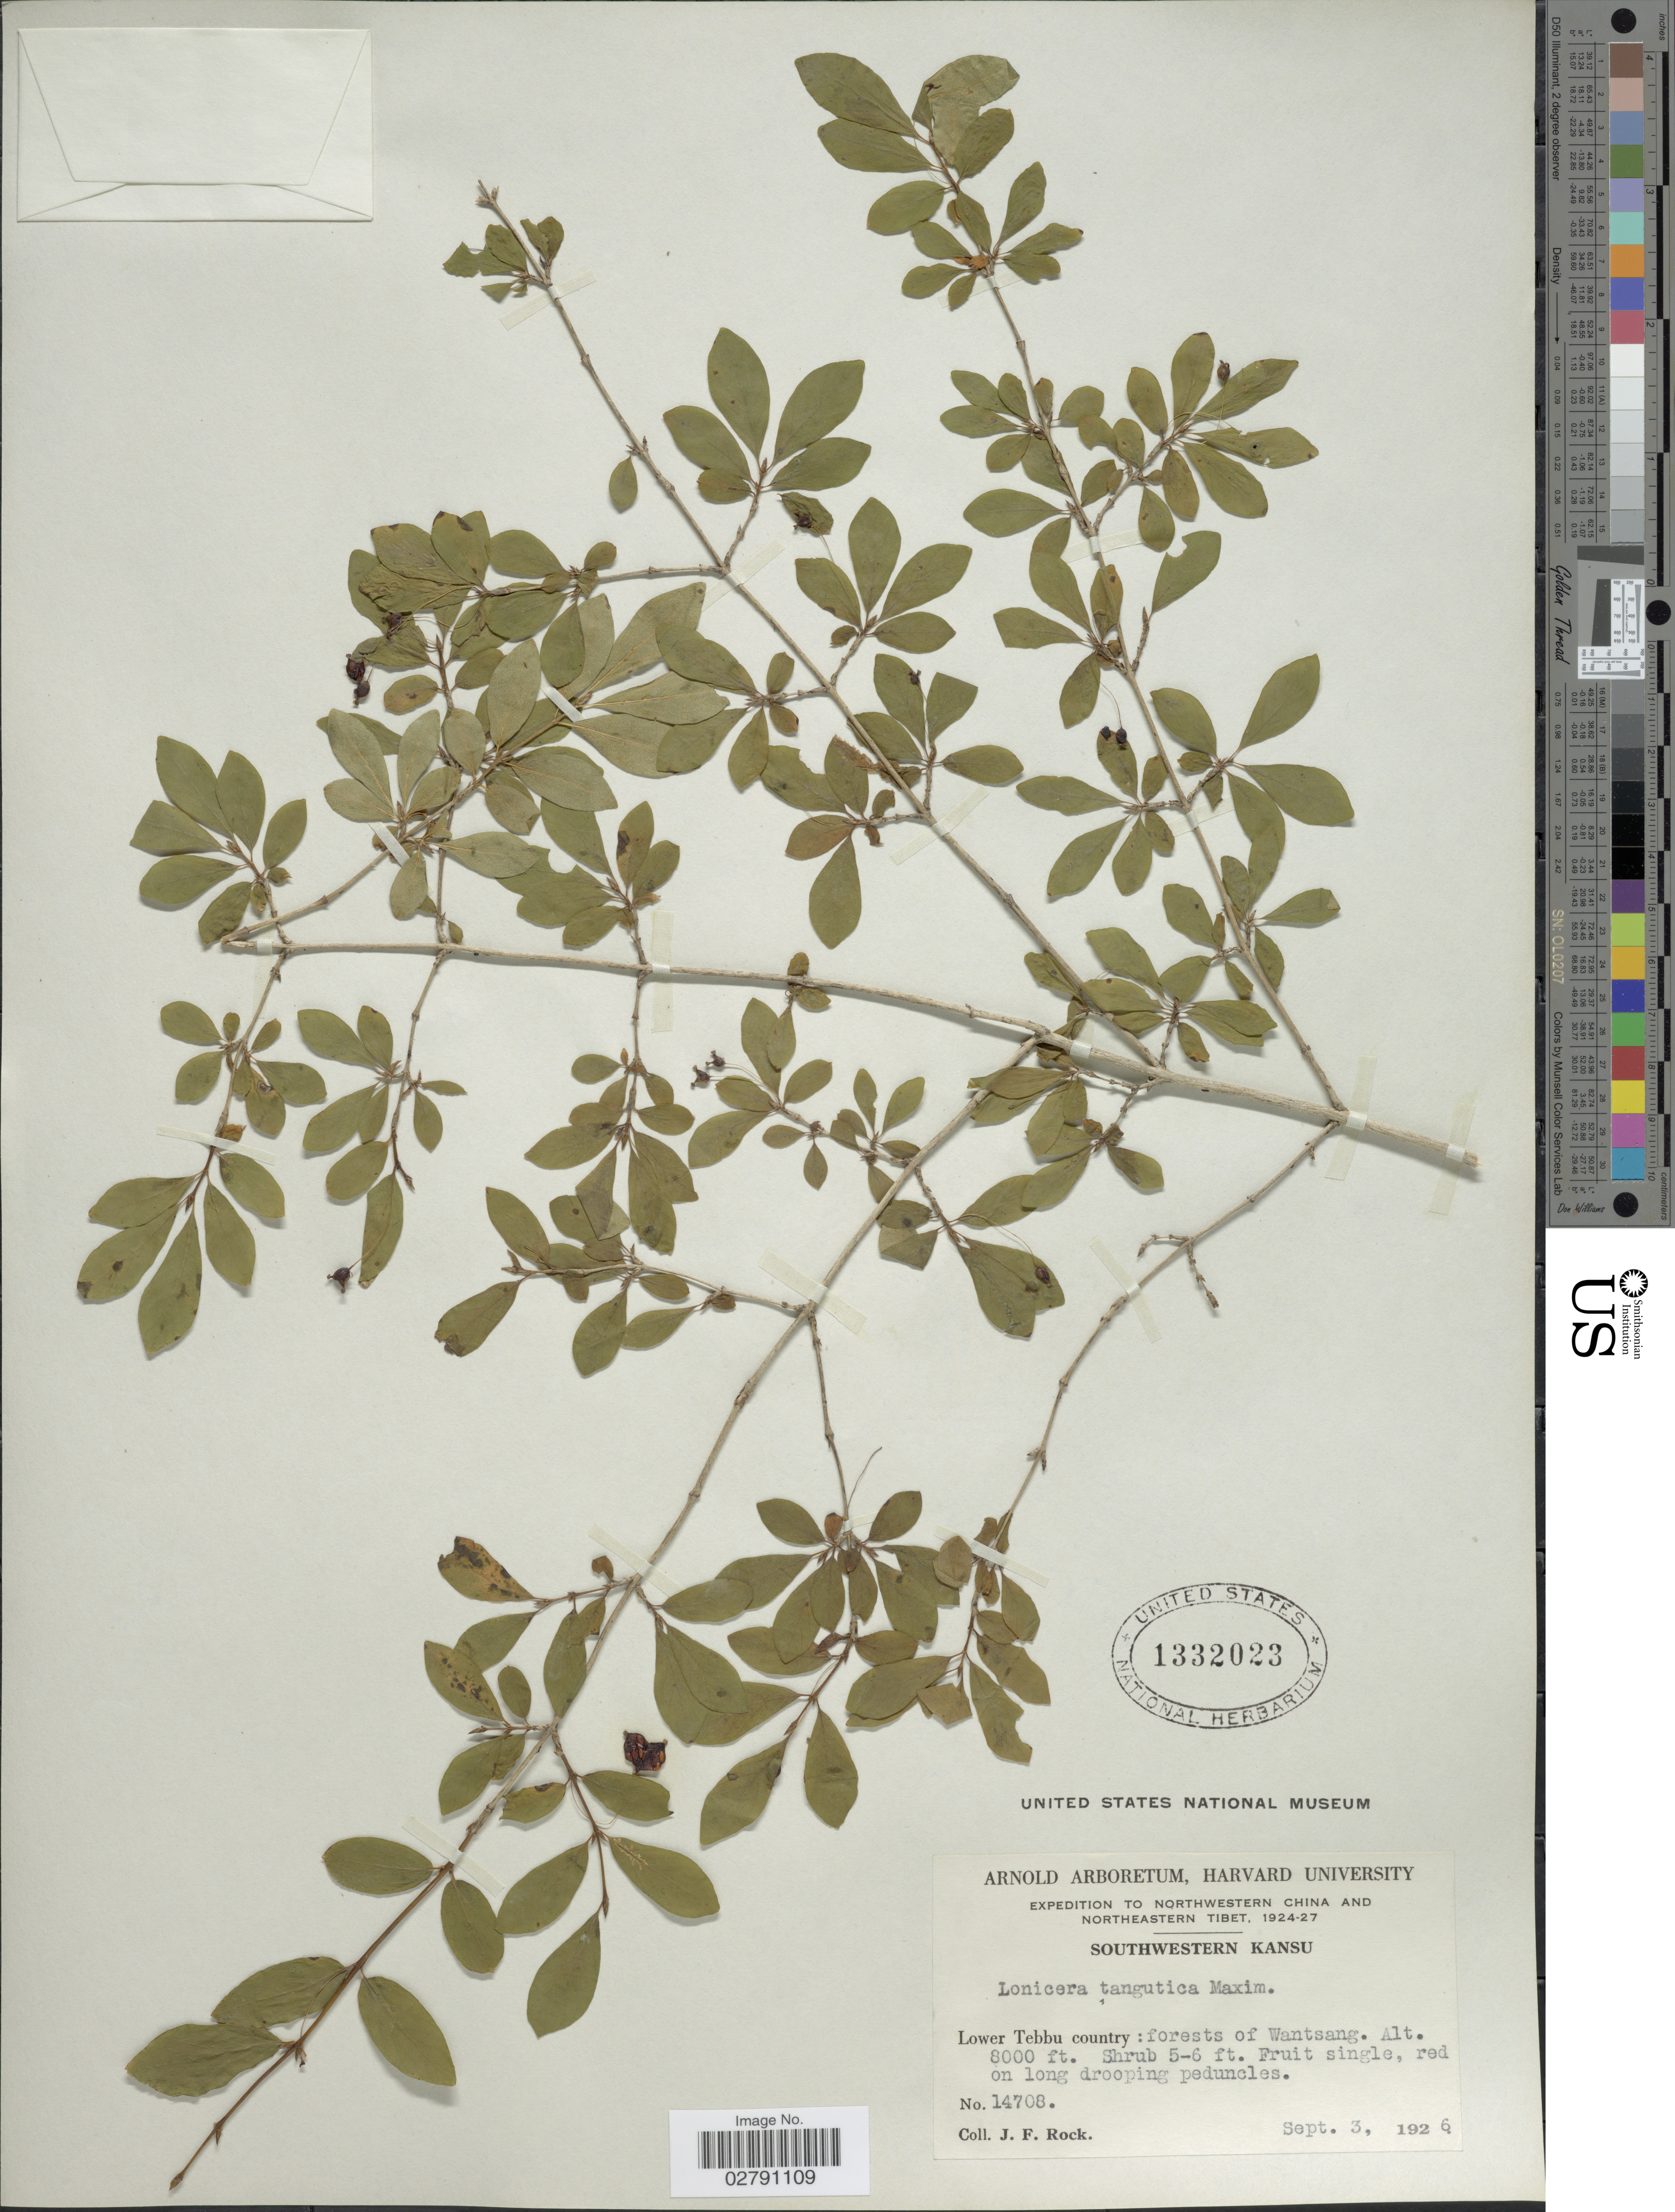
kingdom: Plantae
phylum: Tracheophyta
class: Magnoliopsida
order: Dipsacales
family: Caprifoliaceae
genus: Lonicera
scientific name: Lonicera tangutica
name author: Maxim.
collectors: J. Rock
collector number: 14708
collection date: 1926-09-03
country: China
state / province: Gansu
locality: Northwestern China and Northeastern Tibet. Southwestern Kansu. Lower Tebbu coutnry: forests of Wantsang.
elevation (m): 2438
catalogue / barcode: US 1332023